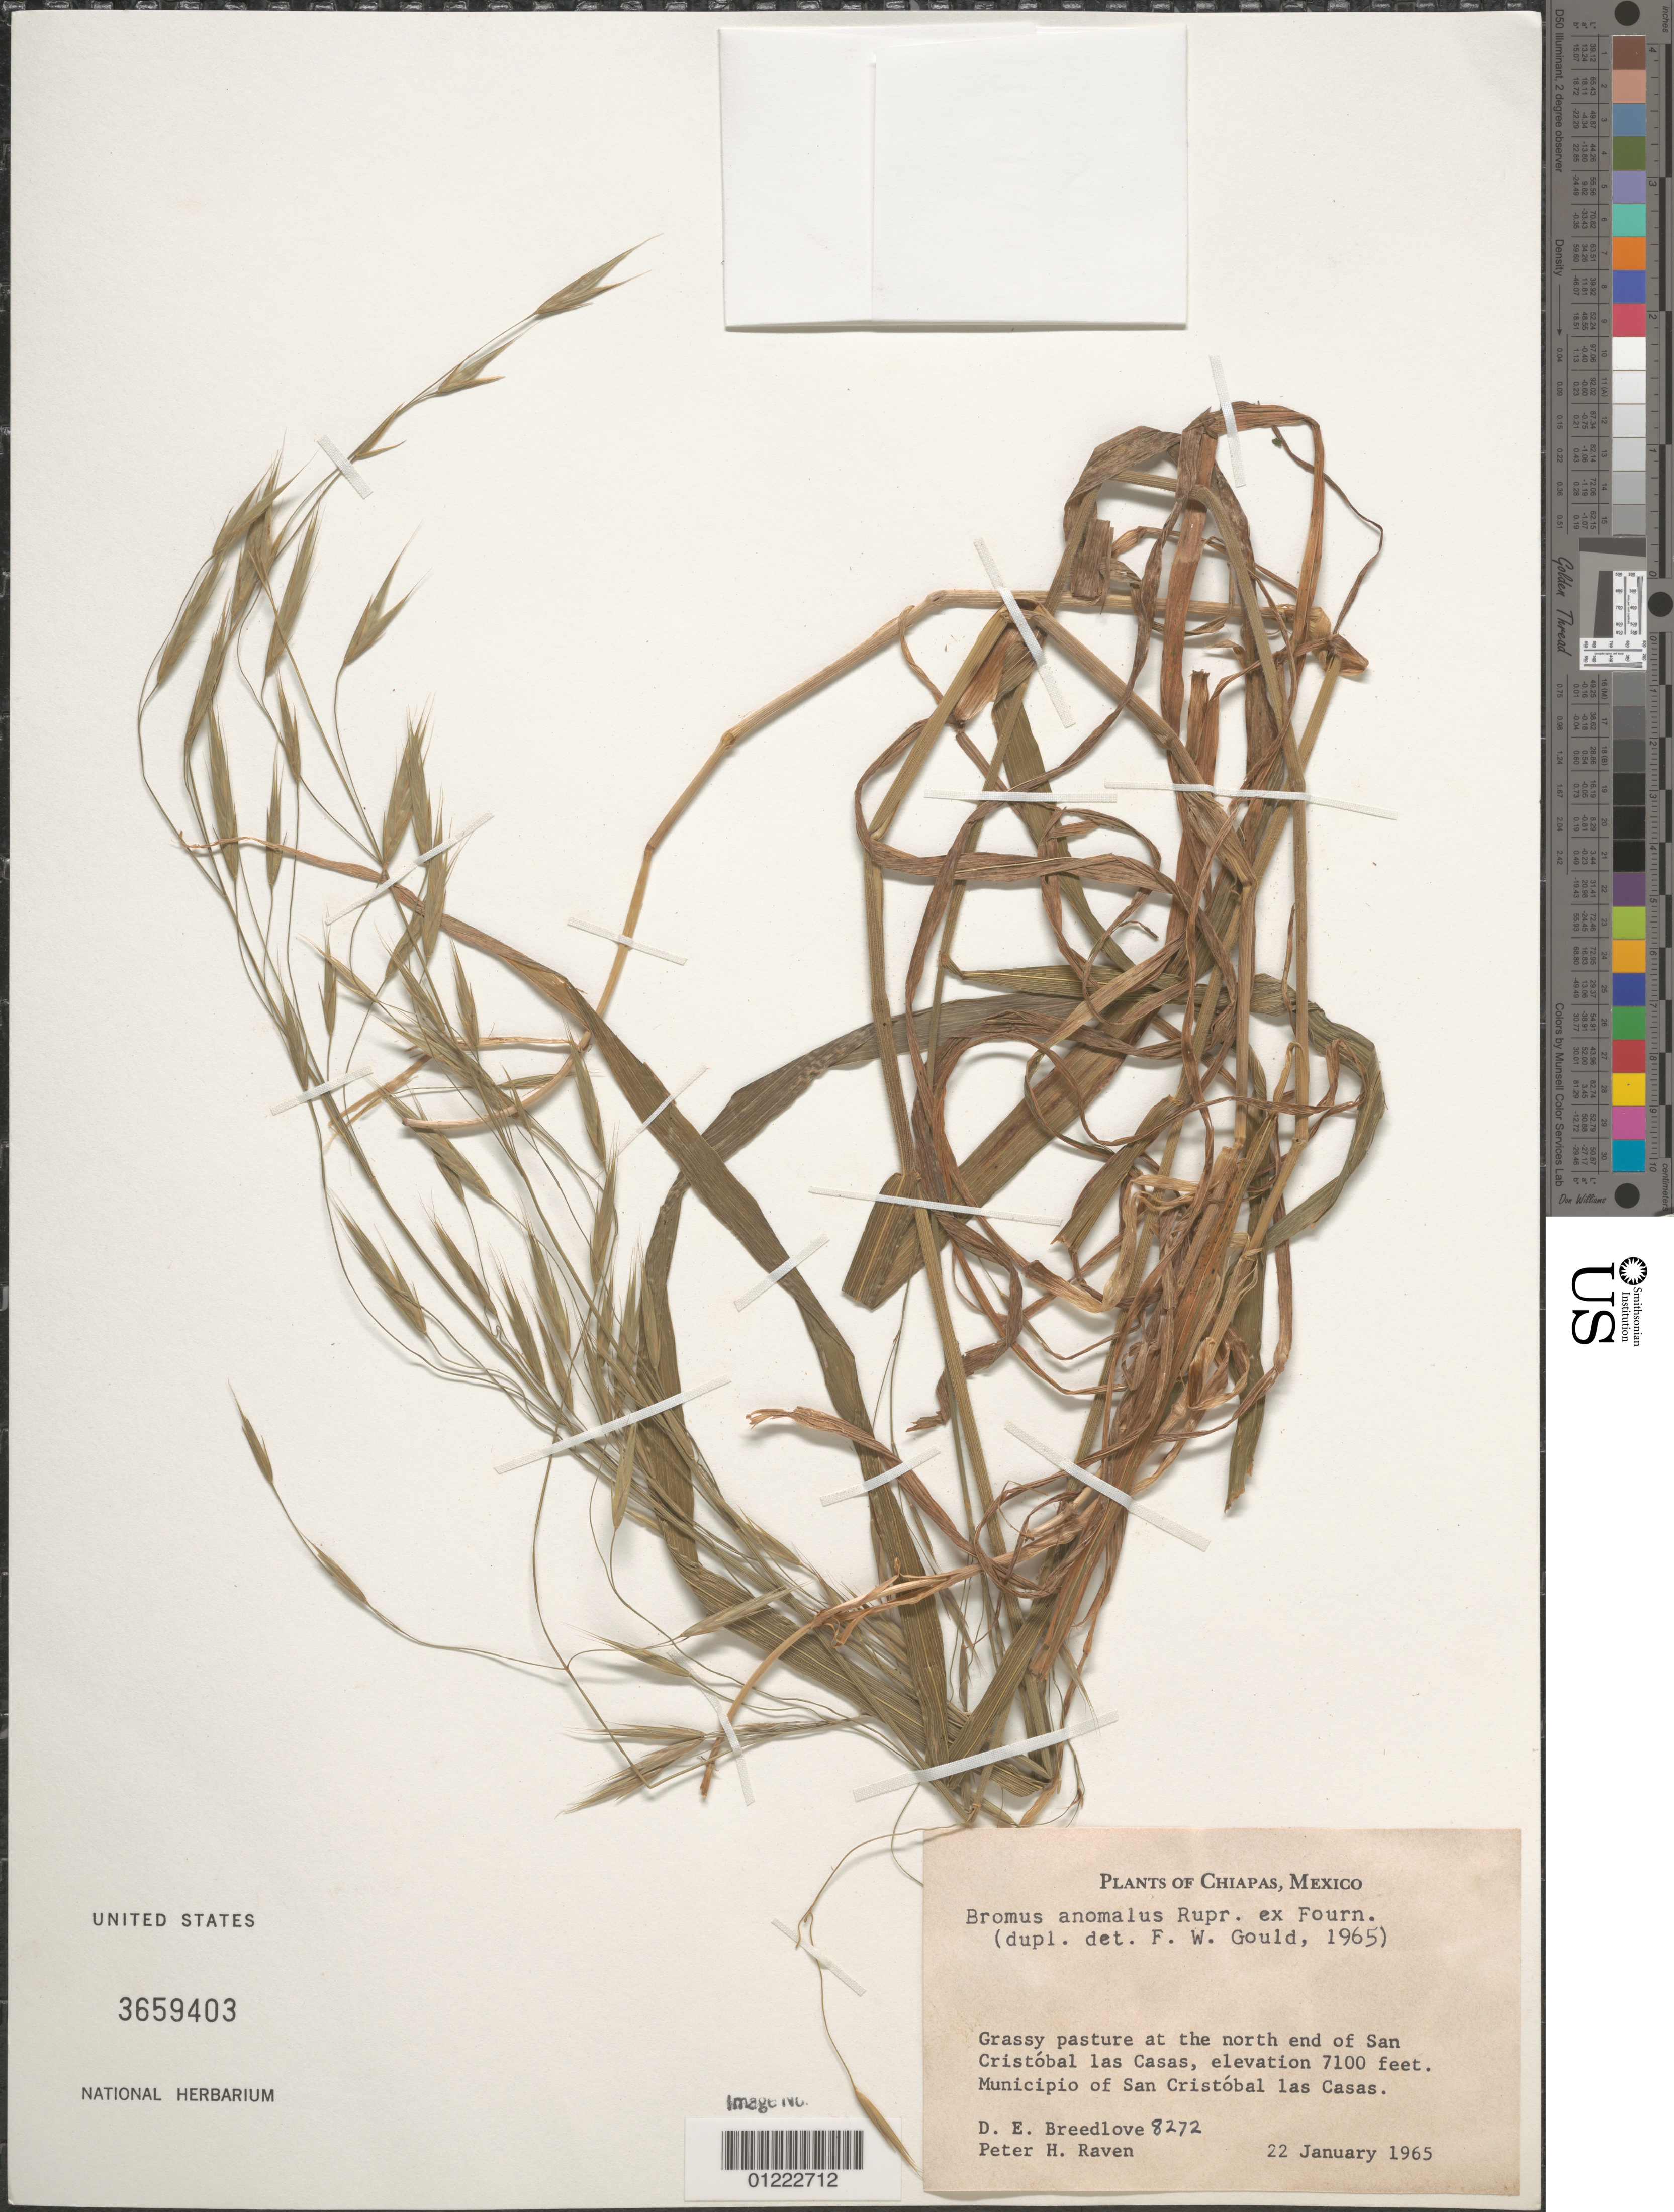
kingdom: Plantae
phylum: Tracheophyta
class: Liliopsida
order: Poales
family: Poaceae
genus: Bromus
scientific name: Bromus anomalus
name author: Rupr. ex E. Fourn.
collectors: D. E. Breedlove & P. H. Raven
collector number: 8272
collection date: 1965-01-22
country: Mexico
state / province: Chiapas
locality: Grassy pasture at the north end of San Cristobal las Casas, Municipio of San Cristobal las Casas.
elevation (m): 2164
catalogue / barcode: US 3659403